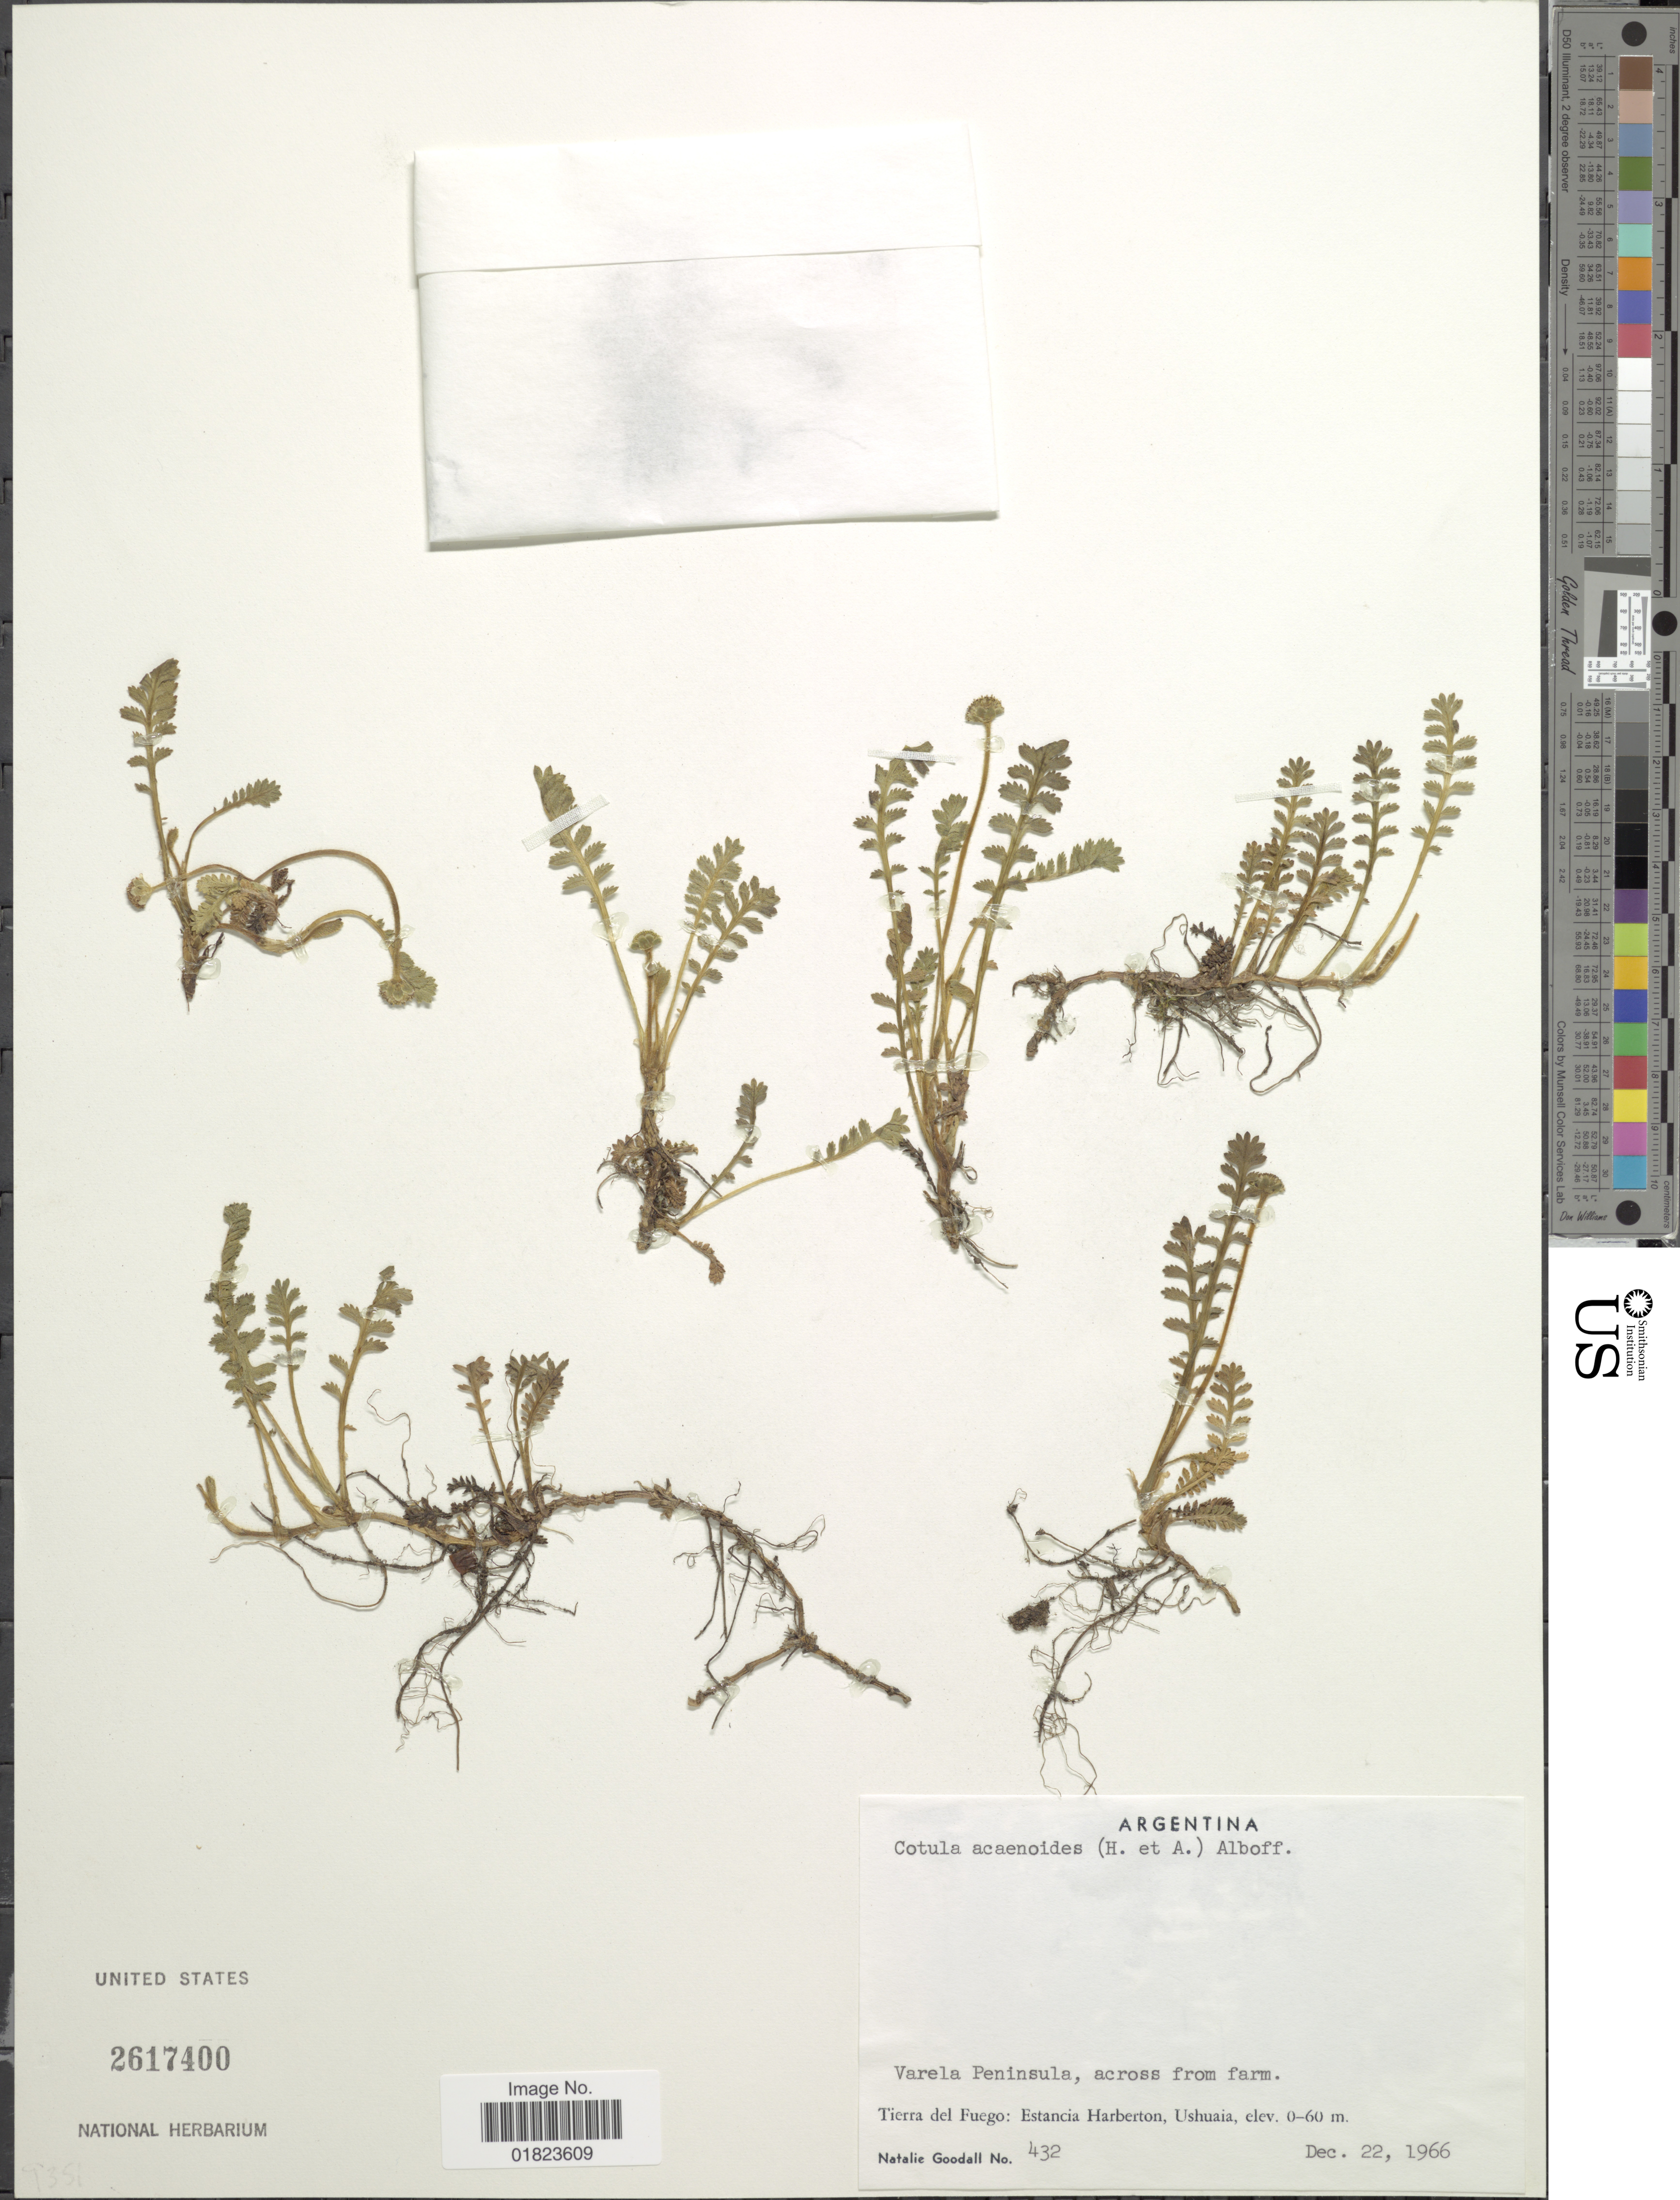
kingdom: Plantae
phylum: Tracheophyta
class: Magnoliopsida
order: Asterales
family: Asteraceae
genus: Cotula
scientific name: Cotula acaenoides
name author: (Hook. & Arn.) Albov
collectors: N. Goodall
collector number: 432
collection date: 1966-12-22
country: Argentina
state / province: Tierra del Fuego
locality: Tierra del Fuego: Estancia Harbeton, Ushuaia.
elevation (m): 0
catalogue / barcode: US 2617400